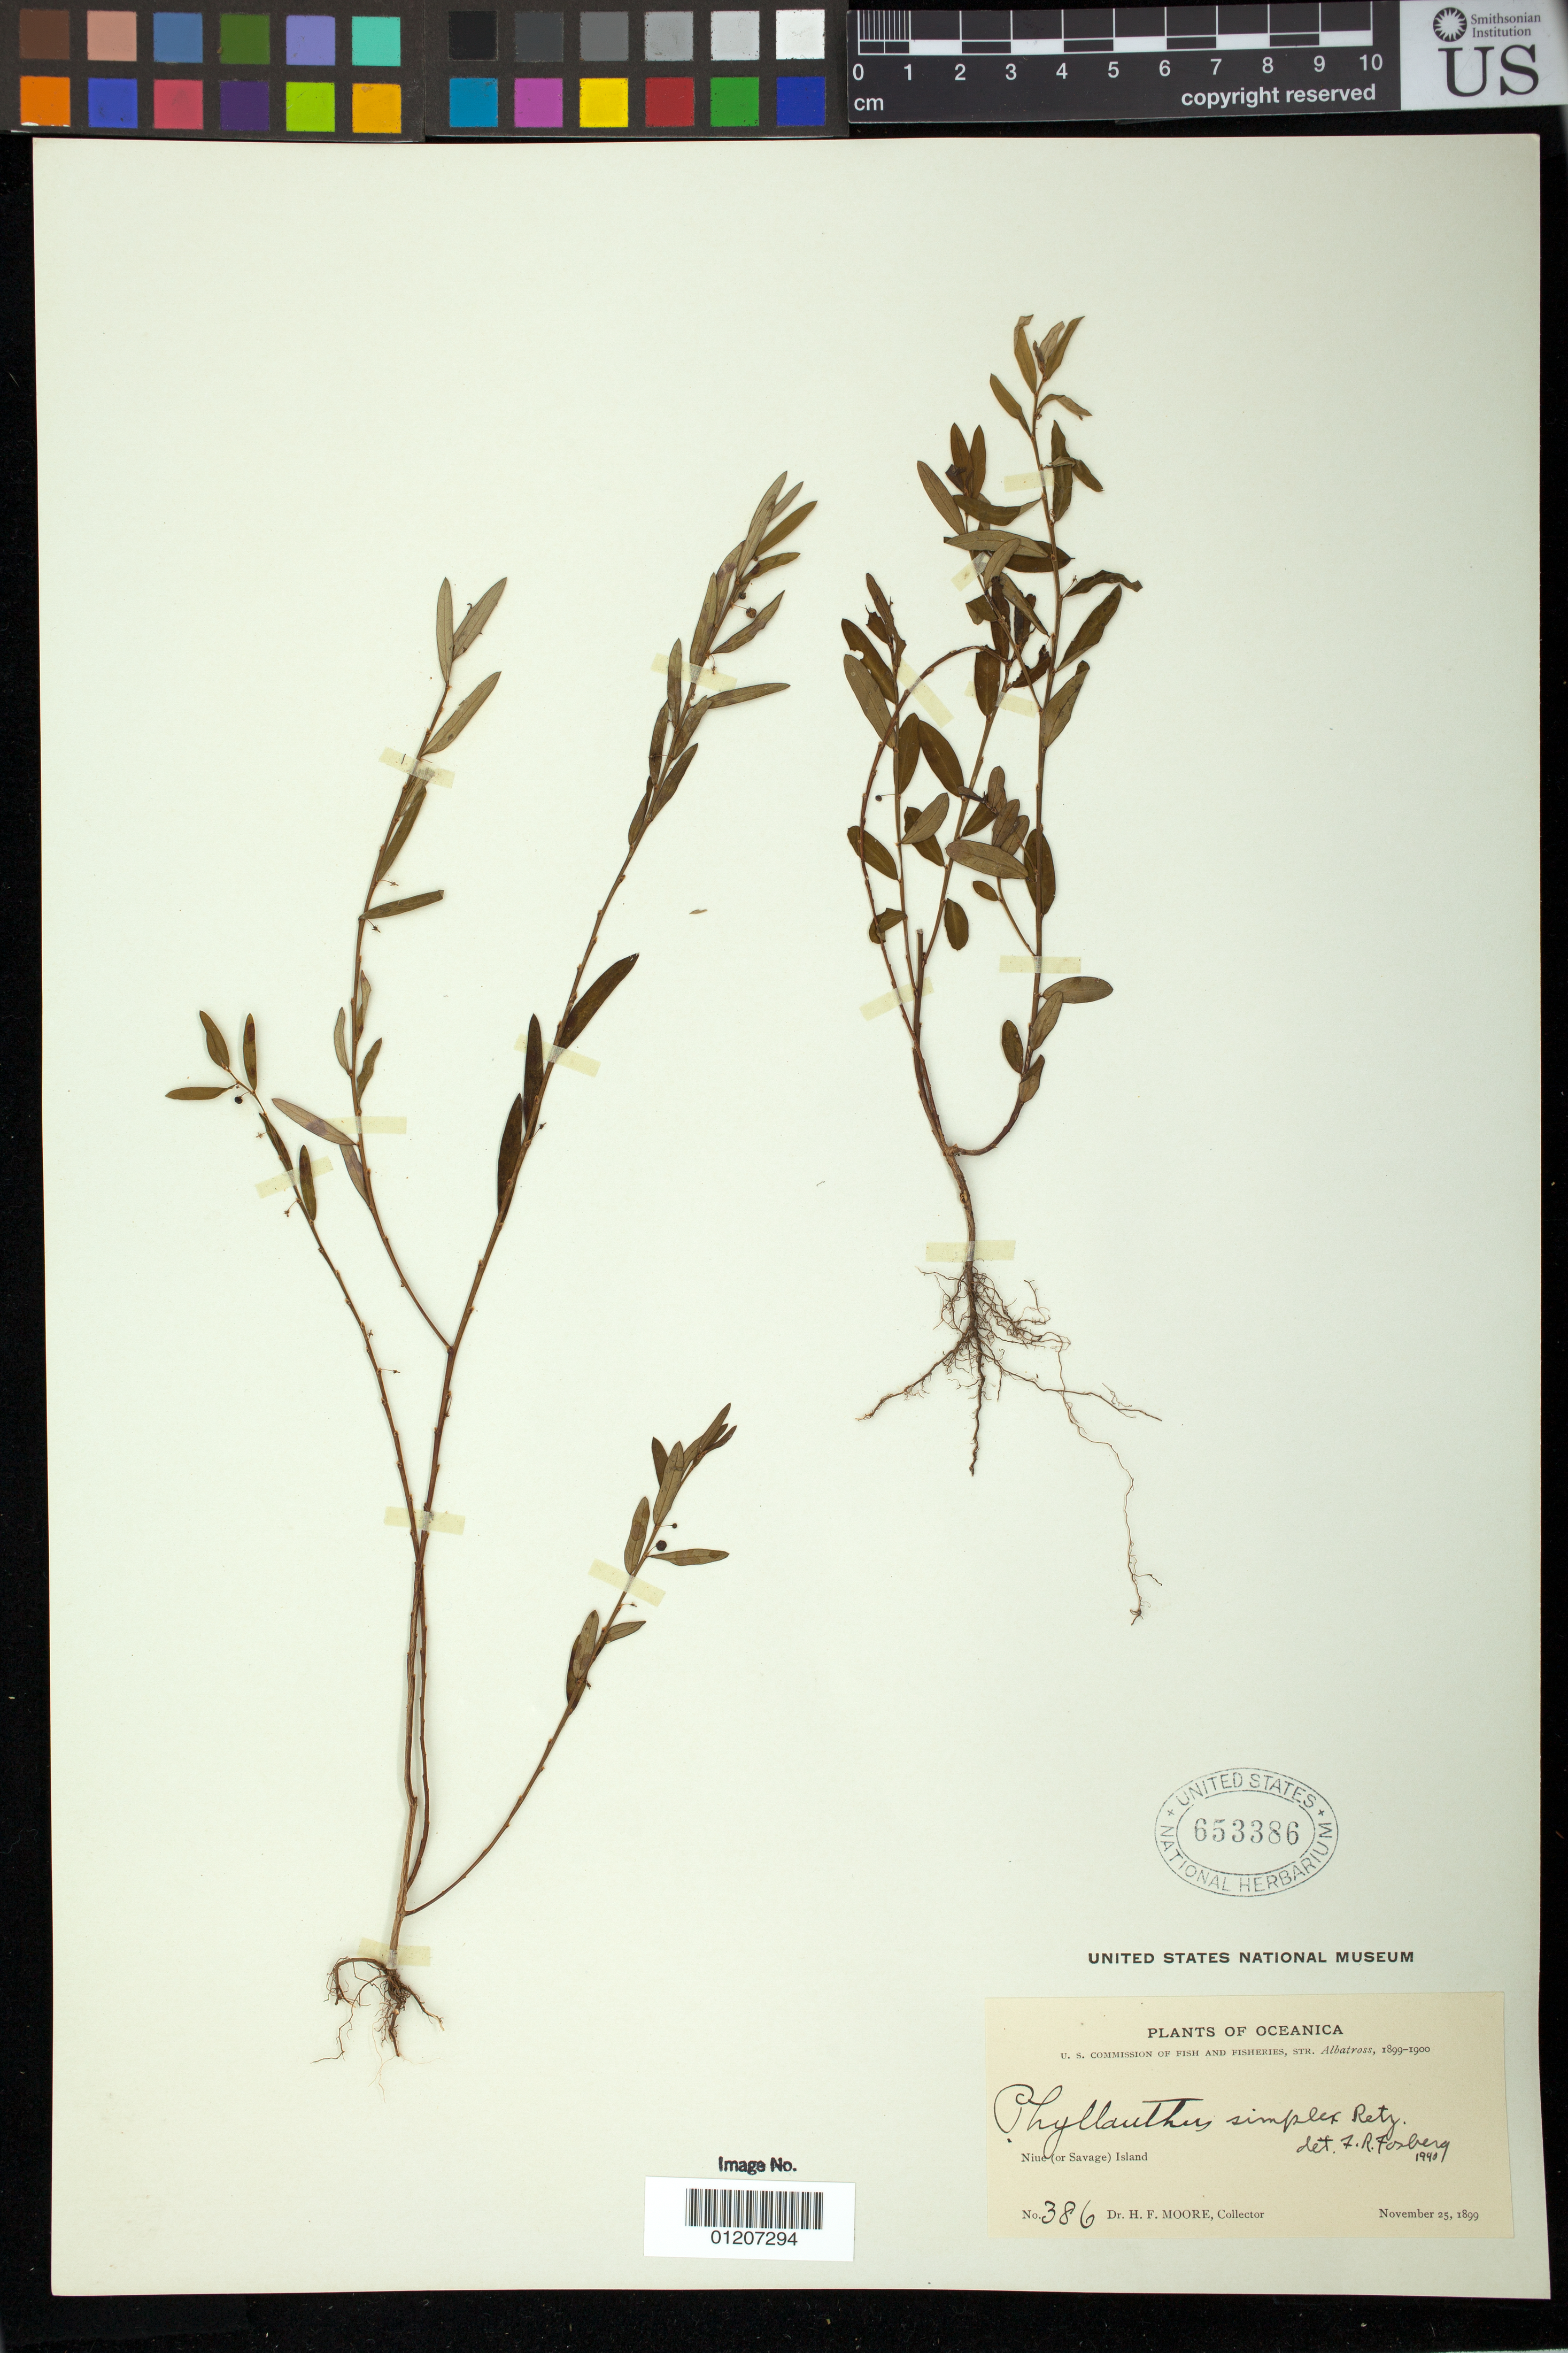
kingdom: Plantae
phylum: Tracheophyta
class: Magnoliopsida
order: Malpighiales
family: Phyllanthaceae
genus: Phyllanthus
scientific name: Phyllanthus virgatus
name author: G. Forst.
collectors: H. F. Moore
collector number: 386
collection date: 1899-11-25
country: Niue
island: Niue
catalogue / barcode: US 653386